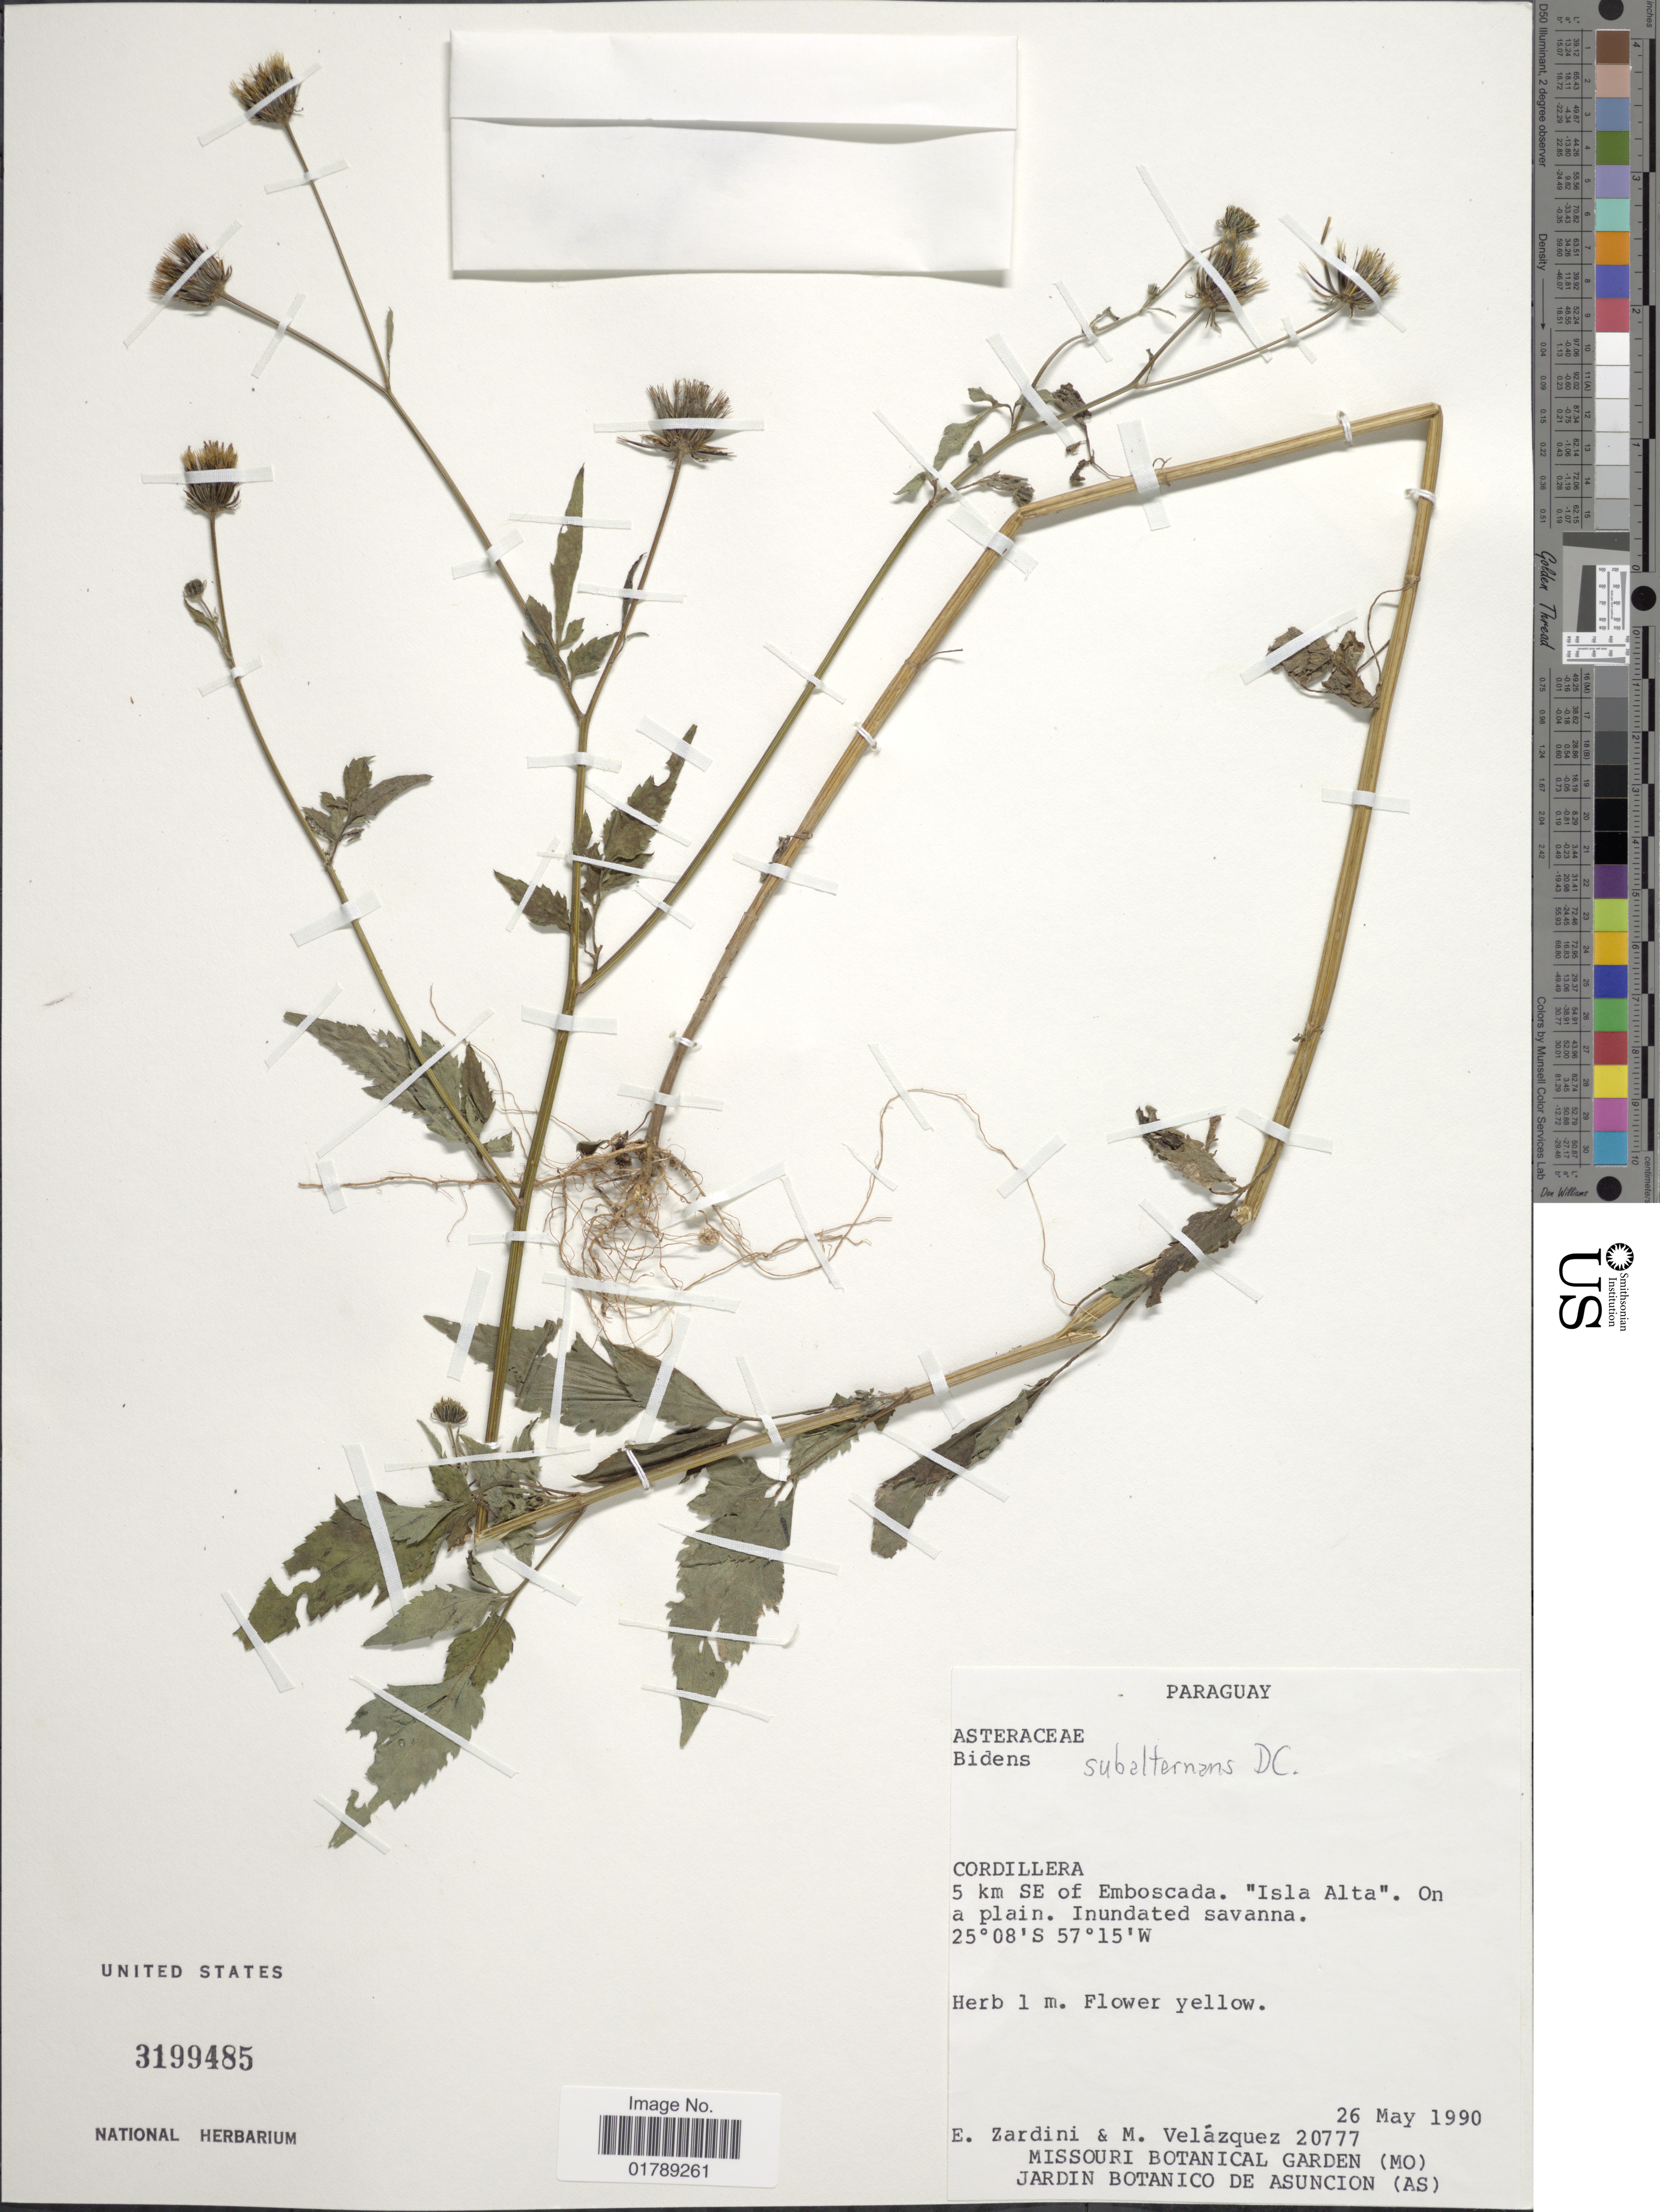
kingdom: Plantae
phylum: Tracheophyta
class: Magnoliopsida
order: Asterales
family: Asteraceae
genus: Bidens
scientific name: Bidens subalternans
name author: DC.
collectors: E. M. Zardini & M. Velazquez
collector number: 20777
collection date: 1990-05-26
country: Paraguay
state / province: Cordillera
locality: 5 km SE of Emboscada. "Isla Alta"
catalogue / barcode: US 3199485